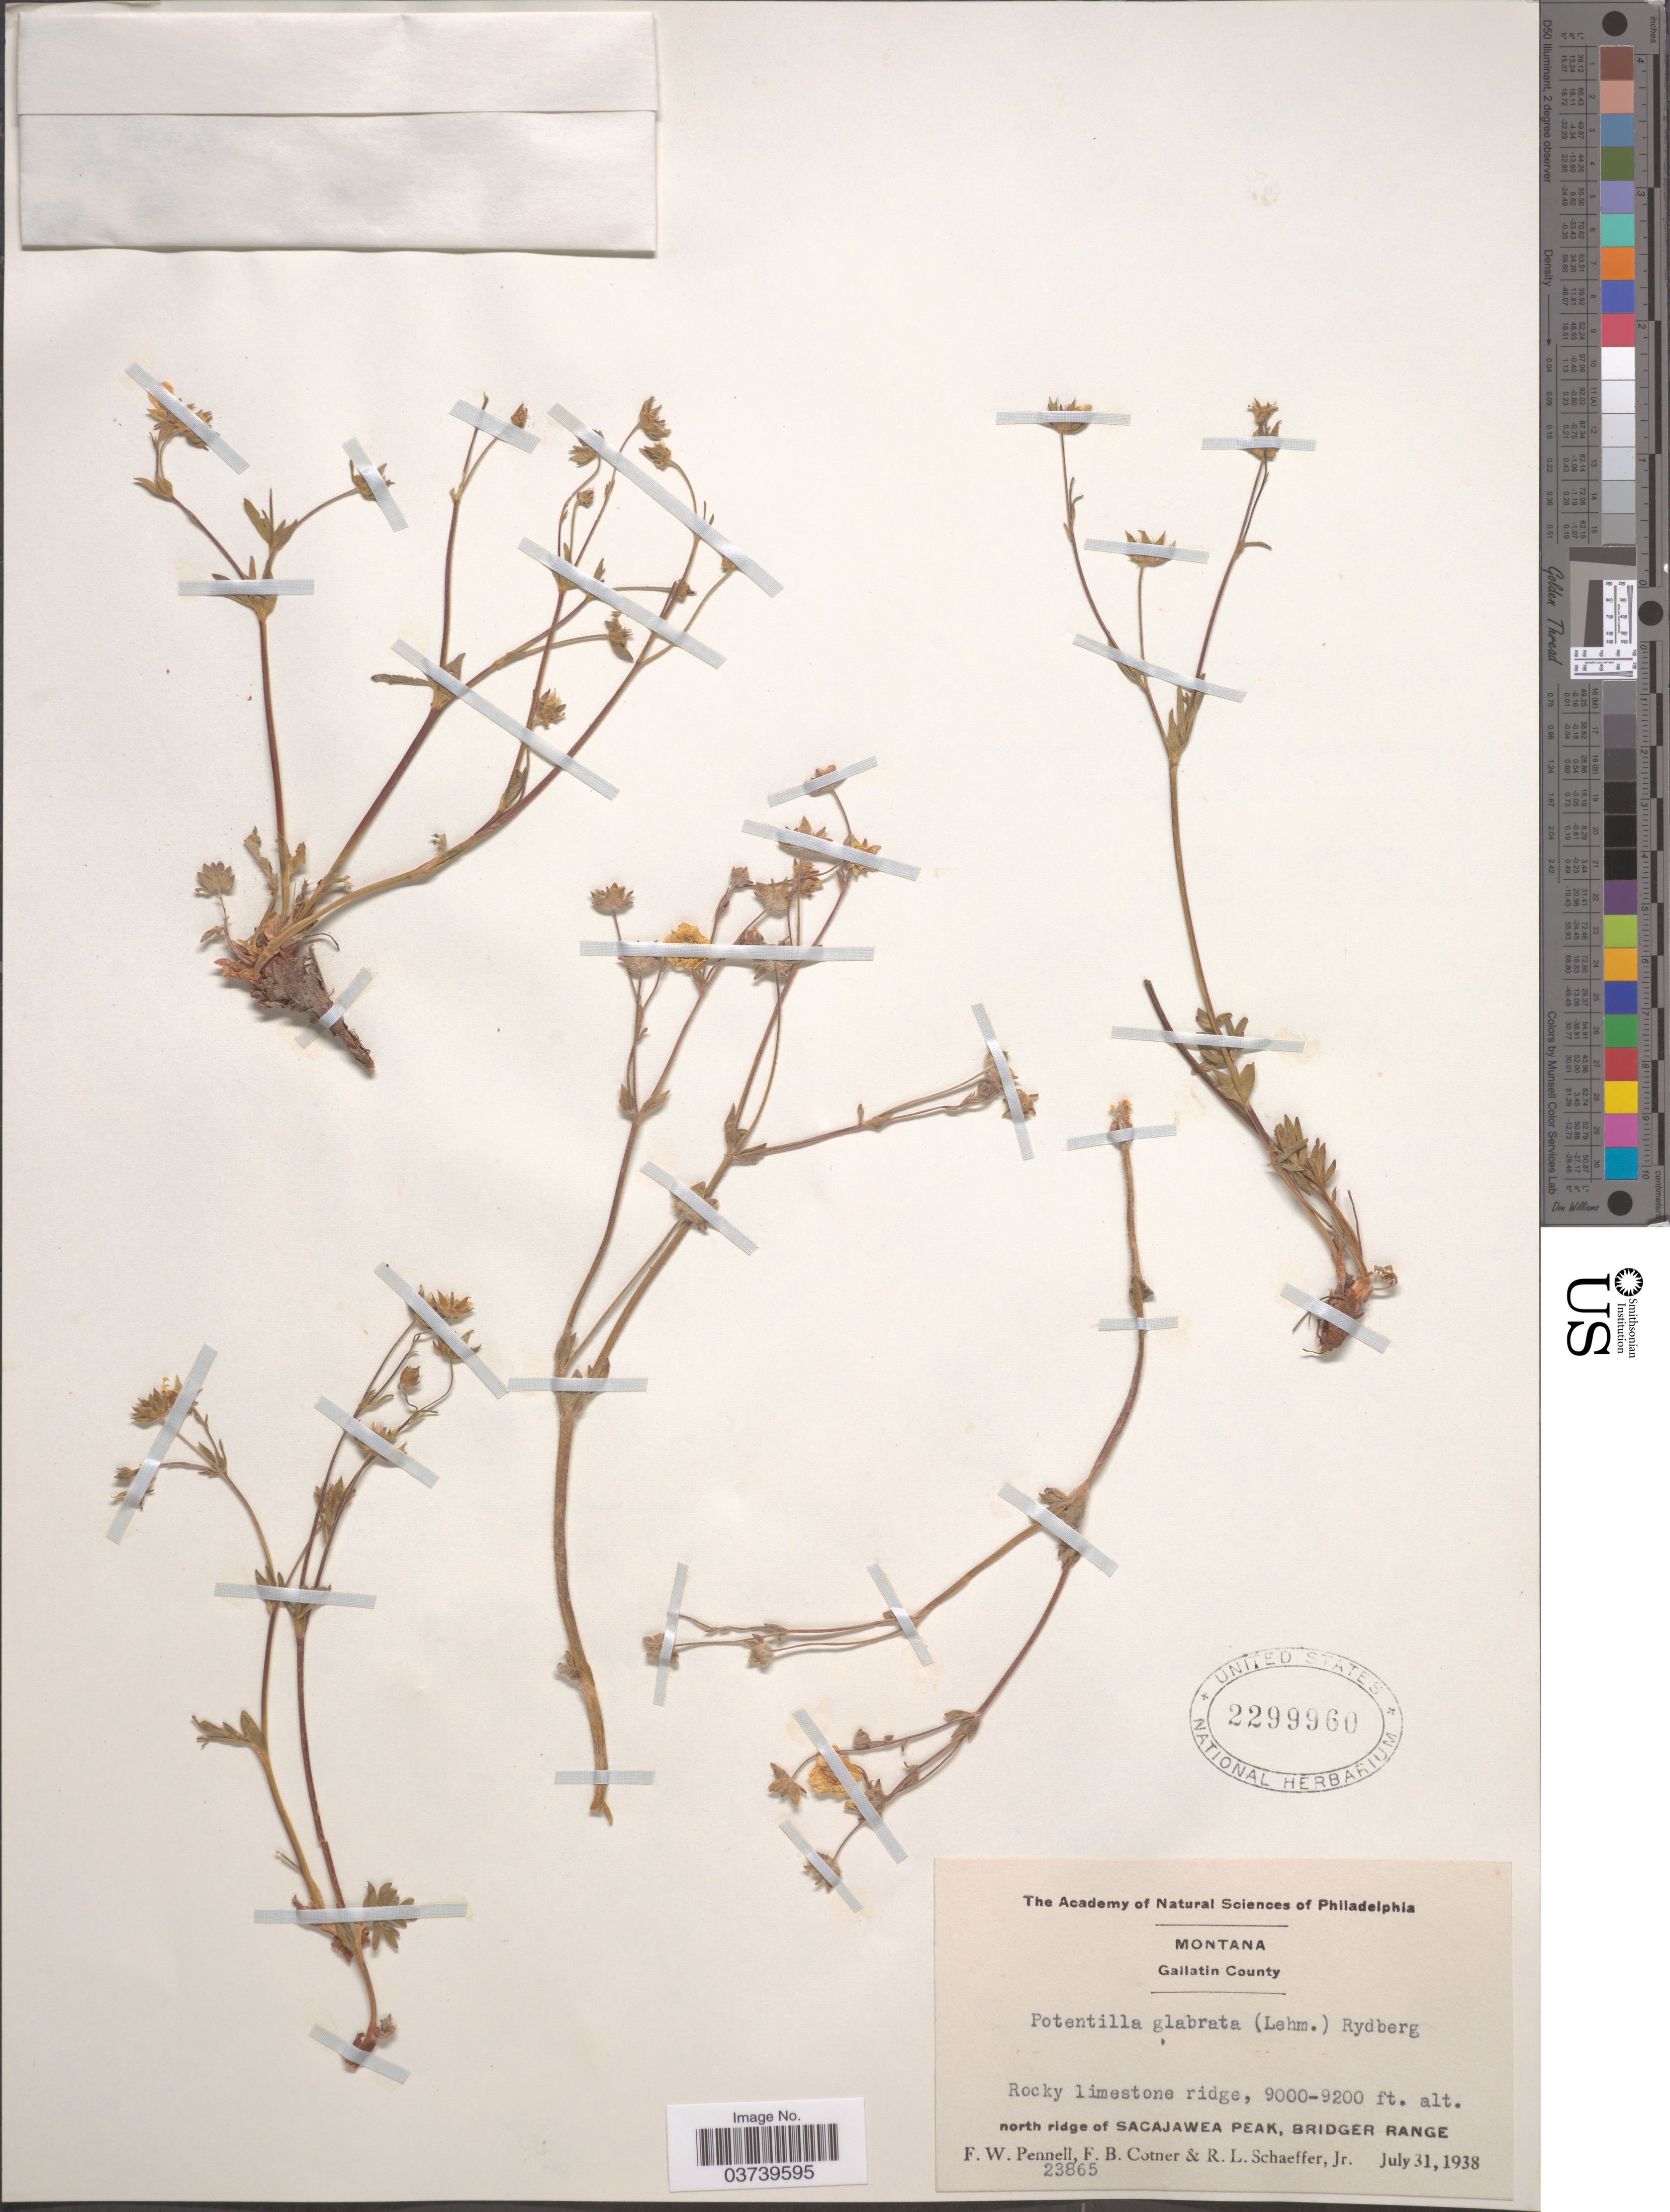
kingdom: Plantae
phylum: Tracheophyta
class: Magnoliopsida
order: Rosales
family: Rosaceae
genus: Potentilla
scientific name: Potentilla gracilis var. fastigiata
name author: (Nutt.) S. Watson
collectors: F. W. Pennell, F. Cotner & R. L. Schaeffer Jr.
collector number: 23865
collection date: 1938-07-31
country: United States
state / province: Montana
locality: Gallatin County. North ridge of Sacajawea Peak, Bridger Range.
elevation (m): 2743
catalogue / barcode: US 2299960